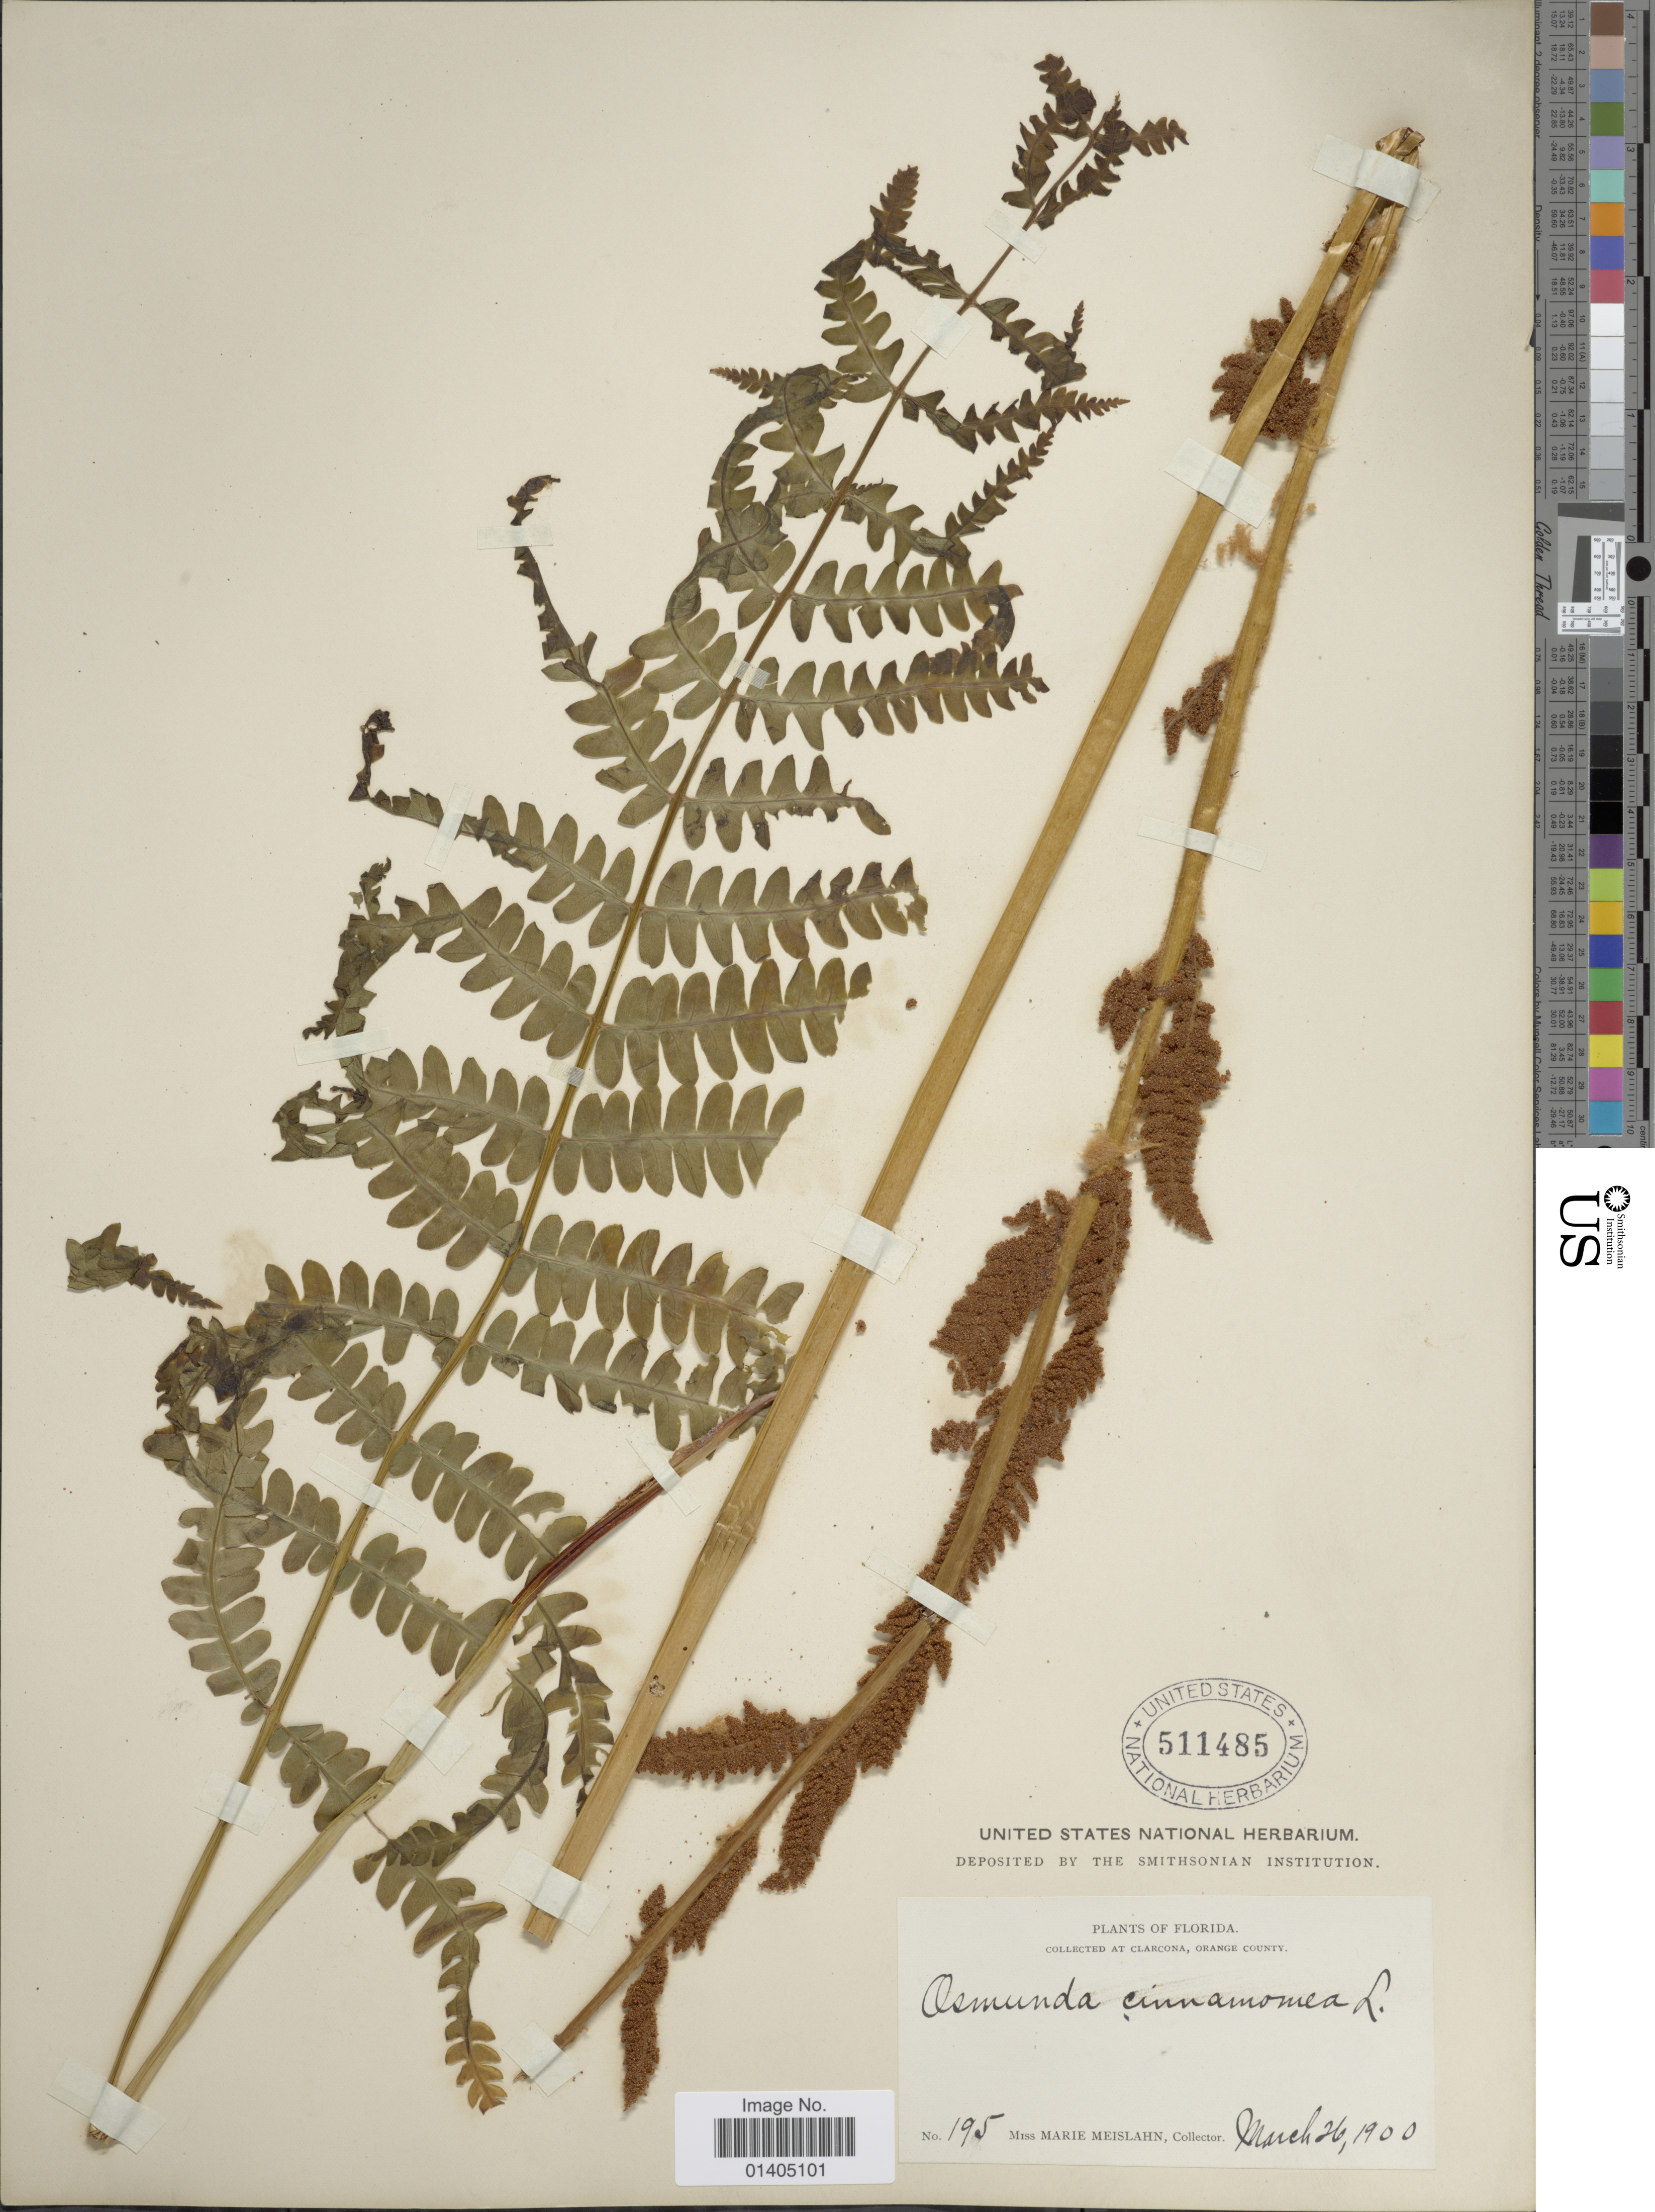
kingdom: Plantae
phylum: Tracheophyta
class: Polypodiopsida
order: Osmundales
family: Osmundaceae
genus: Osmundastrum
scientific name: Osmundastrum cinnamomeum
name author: (L.) C. Presl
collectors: M. Meislahn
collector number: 195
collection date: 1900-03-26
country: United States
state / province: Florida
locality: At Clarcona, Orange County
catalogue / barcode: US 511485